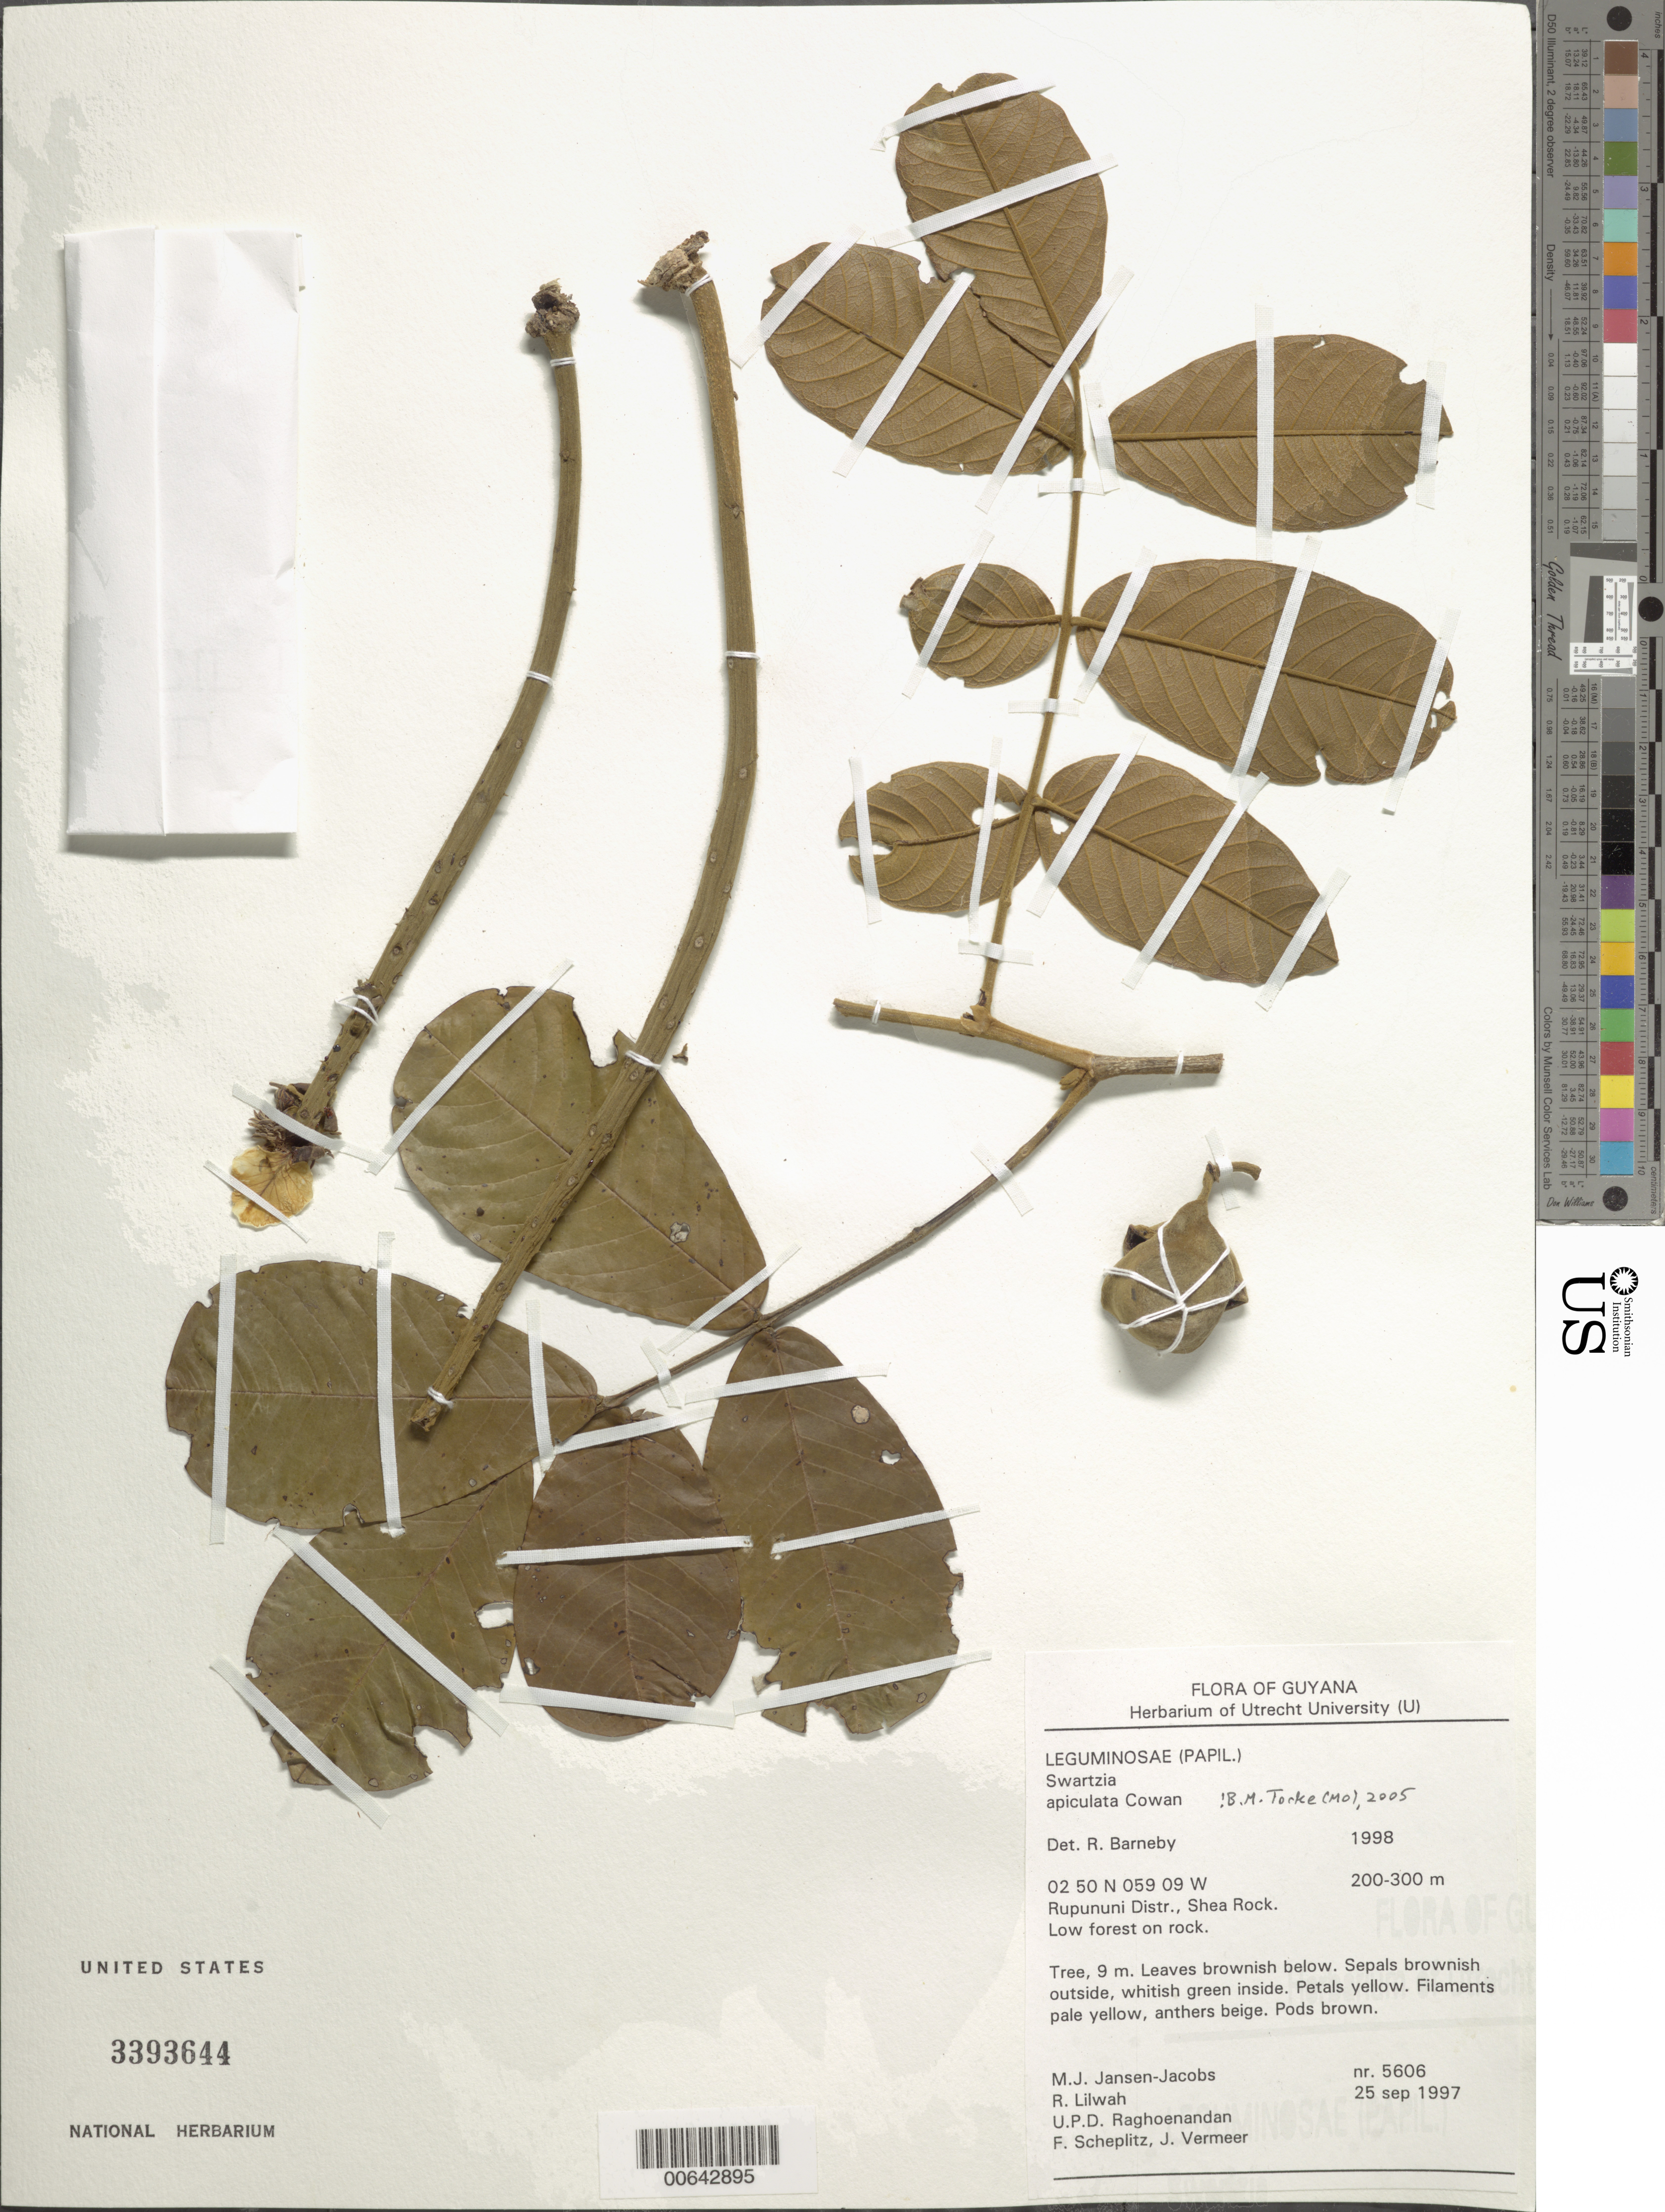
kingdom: Plantae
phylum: Tracheophyta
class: Magnoliopsida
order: Fabales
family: Fabaceae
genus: Swartzia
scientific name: Swartzia apiculata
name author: R.S. Cowan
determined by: Torke, B. M., (MO)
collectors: M. J. Jansen-Jacobs, R. Lilwah, U. Raghoenandan, F. Scheplitz & J. Vermeer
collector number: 5606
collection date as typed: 25-Sep-97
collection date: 1997-09-25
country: Guyana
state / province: U. Takutu-U. Essequibo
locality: Shea Rock, Rupununi District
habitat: Low forest on rock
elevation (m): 200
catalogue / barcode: US 3393644